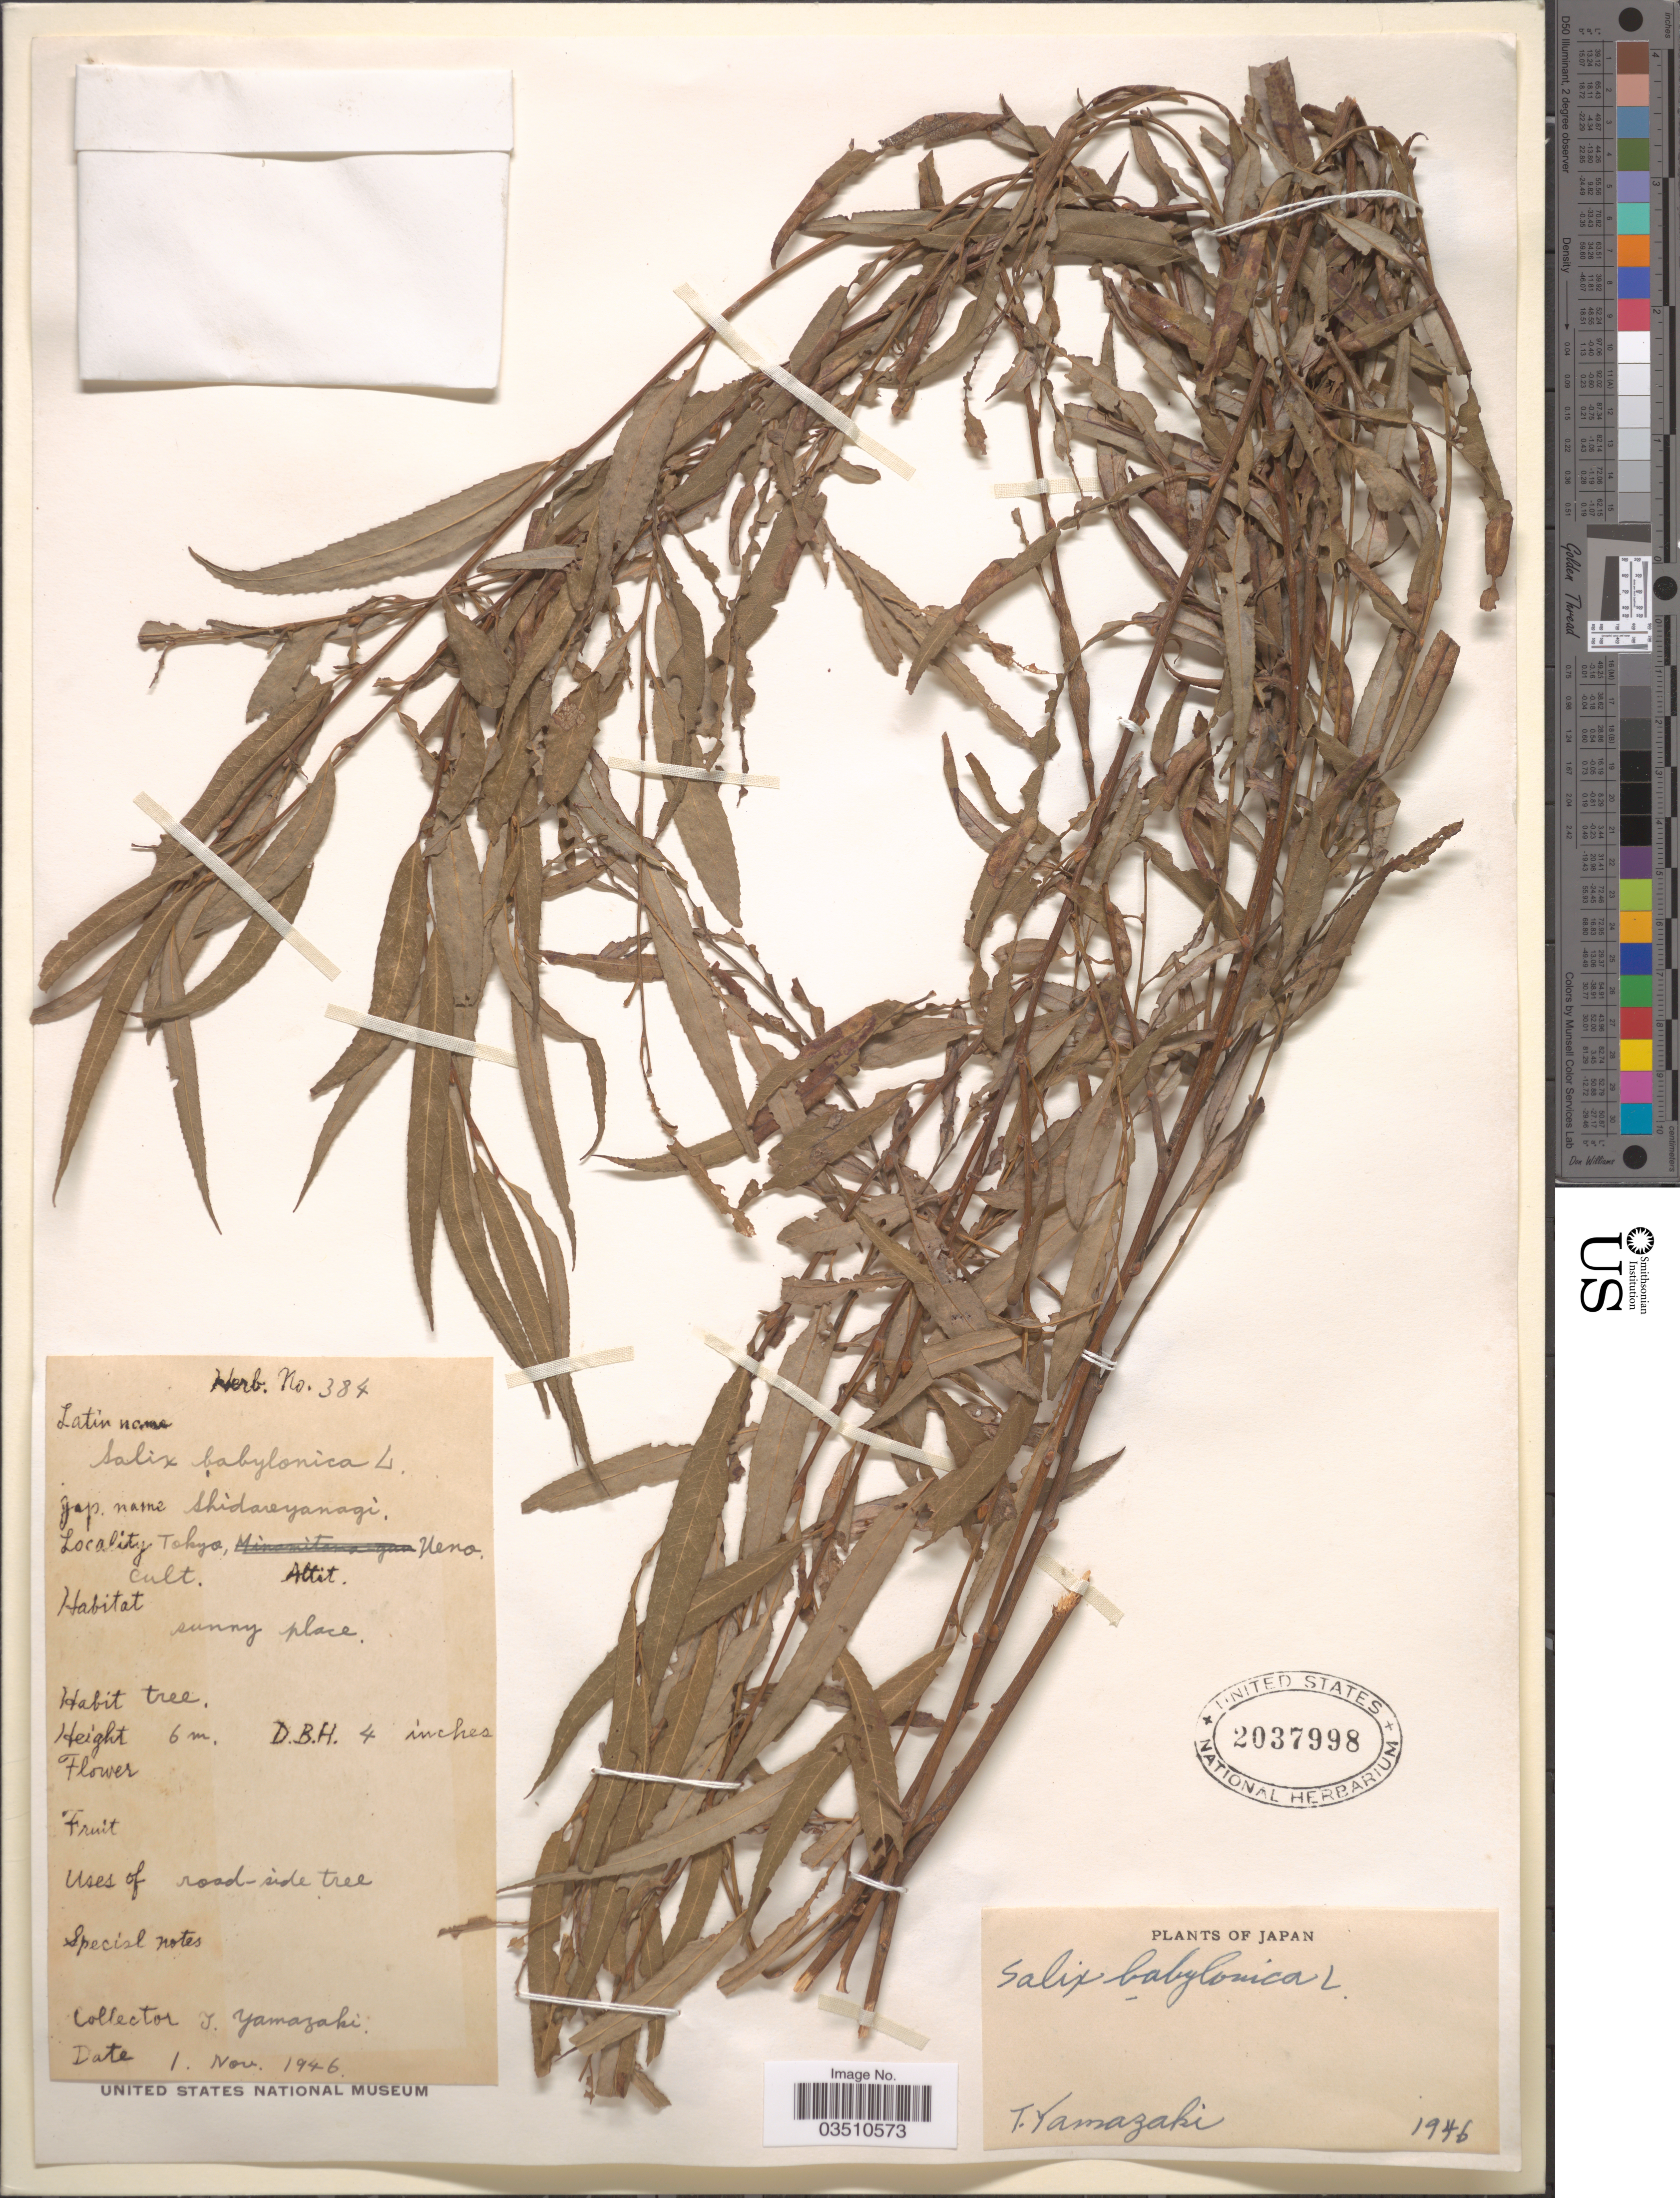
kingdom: Plantae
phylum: Tracheophyta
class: Magnoliopsida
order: Malpighiales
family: Salicaceae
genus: Salix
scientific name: Salix babylonica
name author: L.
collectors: T. Yamazaki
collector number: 384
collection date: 1946-11-01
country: Japan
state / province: Tokyo, Federal City of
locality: Ueno.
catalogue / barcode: US 2037998